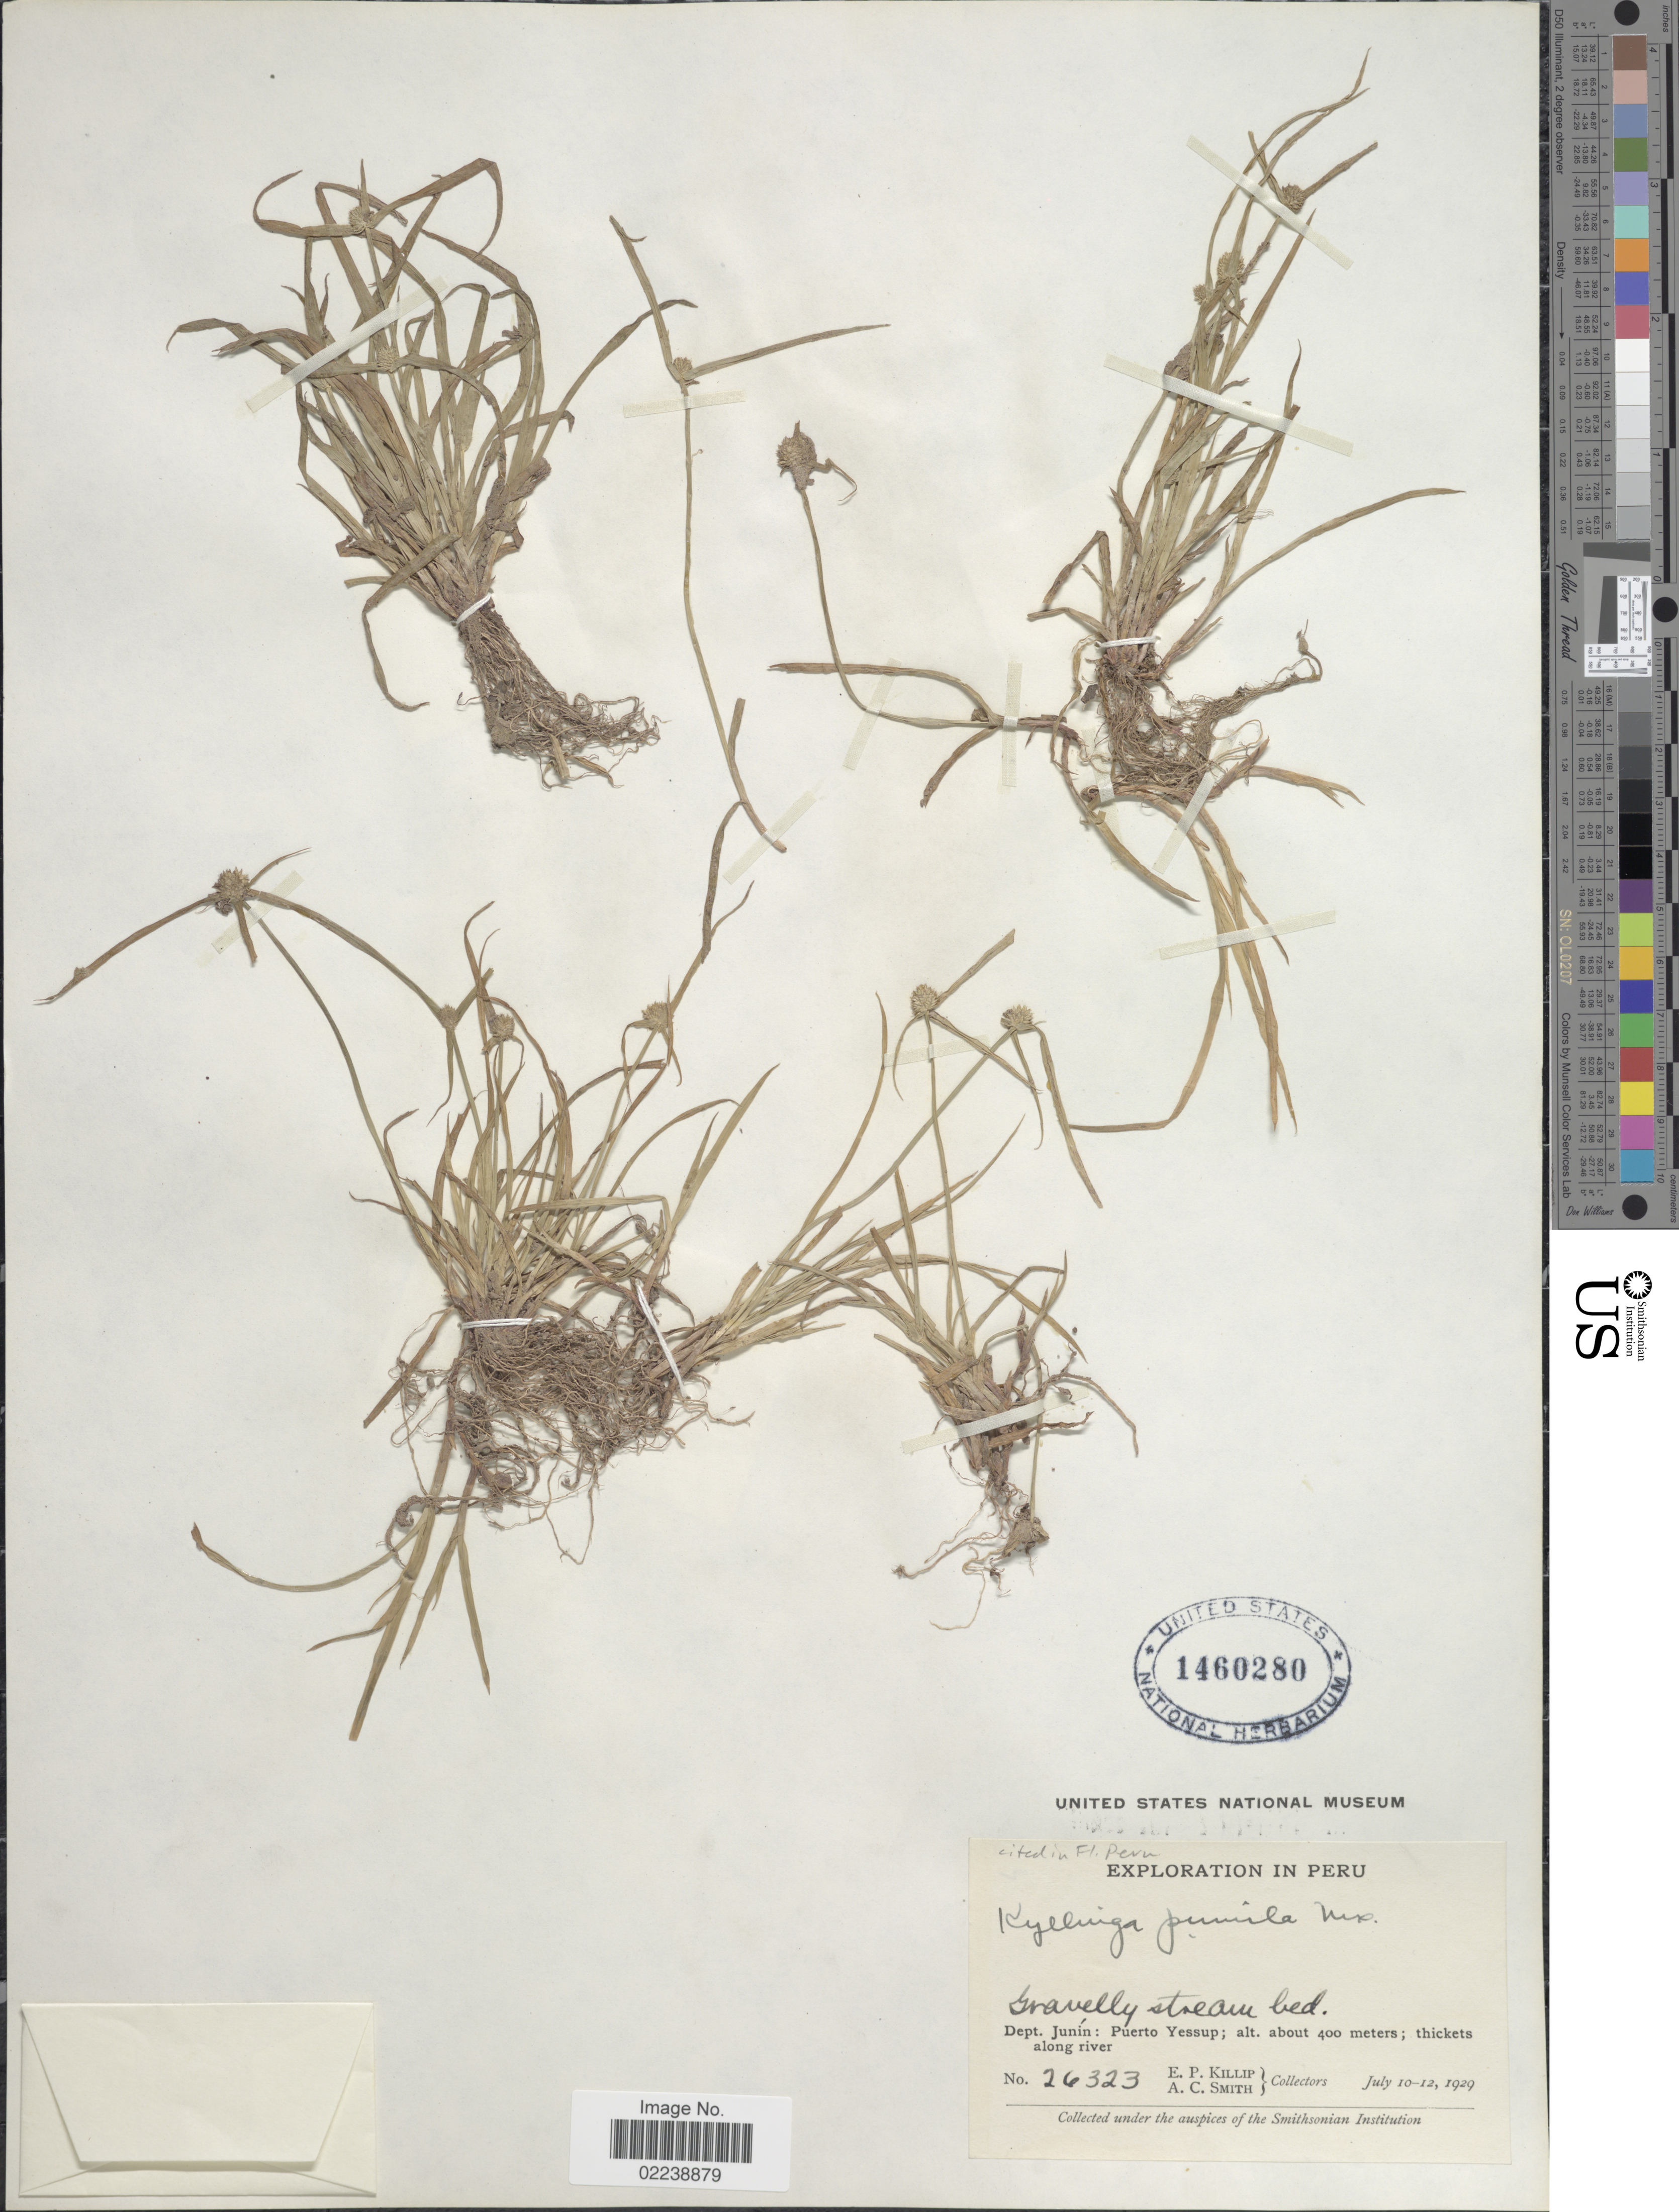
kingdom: Plantae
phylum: Tracheophyta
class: Liliopsida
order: Poales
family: Cyperaceae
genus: Cyperus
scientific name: Cyperus brevifolius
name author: (Rottb.) Hassk.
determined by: Strong, M. T., (US), Smithsonian Institution - National Museum of Natural History (UNITED STATES)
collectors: E. P. Killip & A. C. Smith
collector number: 26323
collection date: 1929-07-10/1929-07-12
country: Peru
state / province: Junín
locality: Puerto Yessup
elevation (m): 400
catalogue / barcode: US 1460280